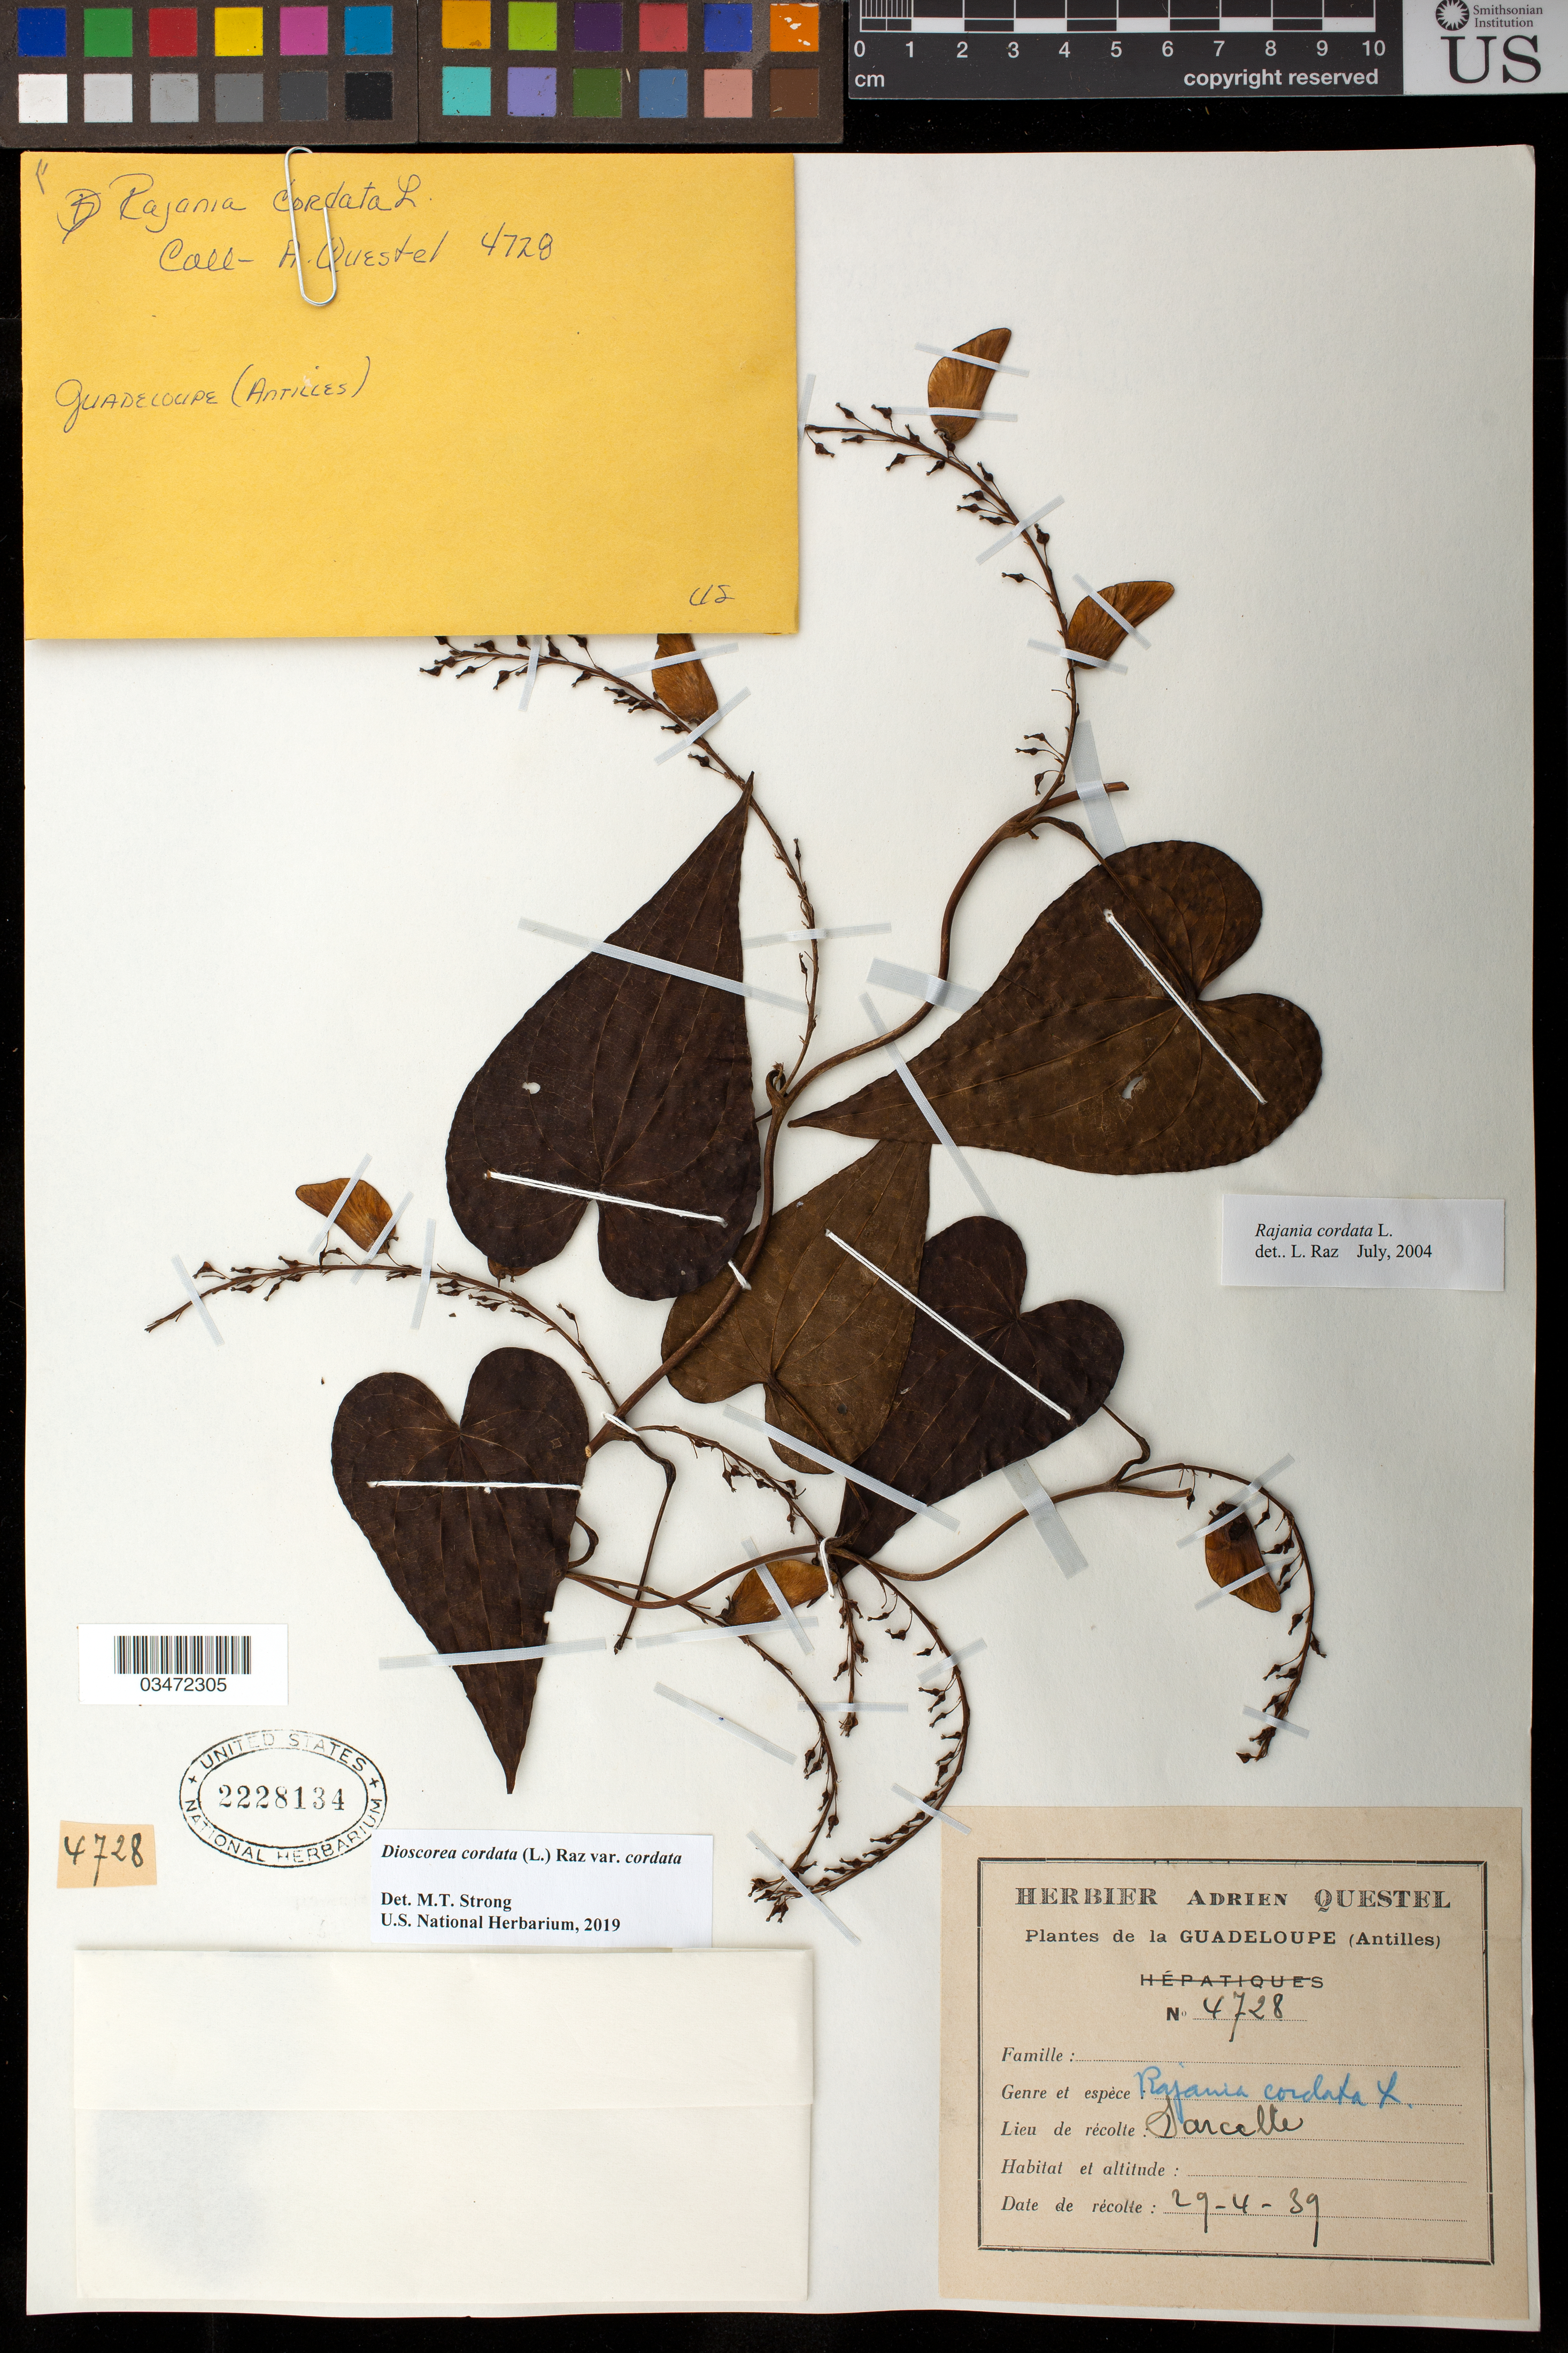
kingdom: Plantae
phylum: Tracheophyta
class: Liliopsida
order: Dioscoreales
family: Dioscoreaceae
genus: Dioscorea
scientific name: Dioscorea cordata var. cordata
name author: (L.) Raz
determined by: Strong, M. T., (US), Smithsonian Institution - National Museum of Natural History (UNITED STATES)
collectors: A. Questel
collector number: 4728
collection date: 1939-04-29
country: Guadeloupe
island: Basse-Terre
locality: Sarcelle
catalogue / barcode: US 2228134